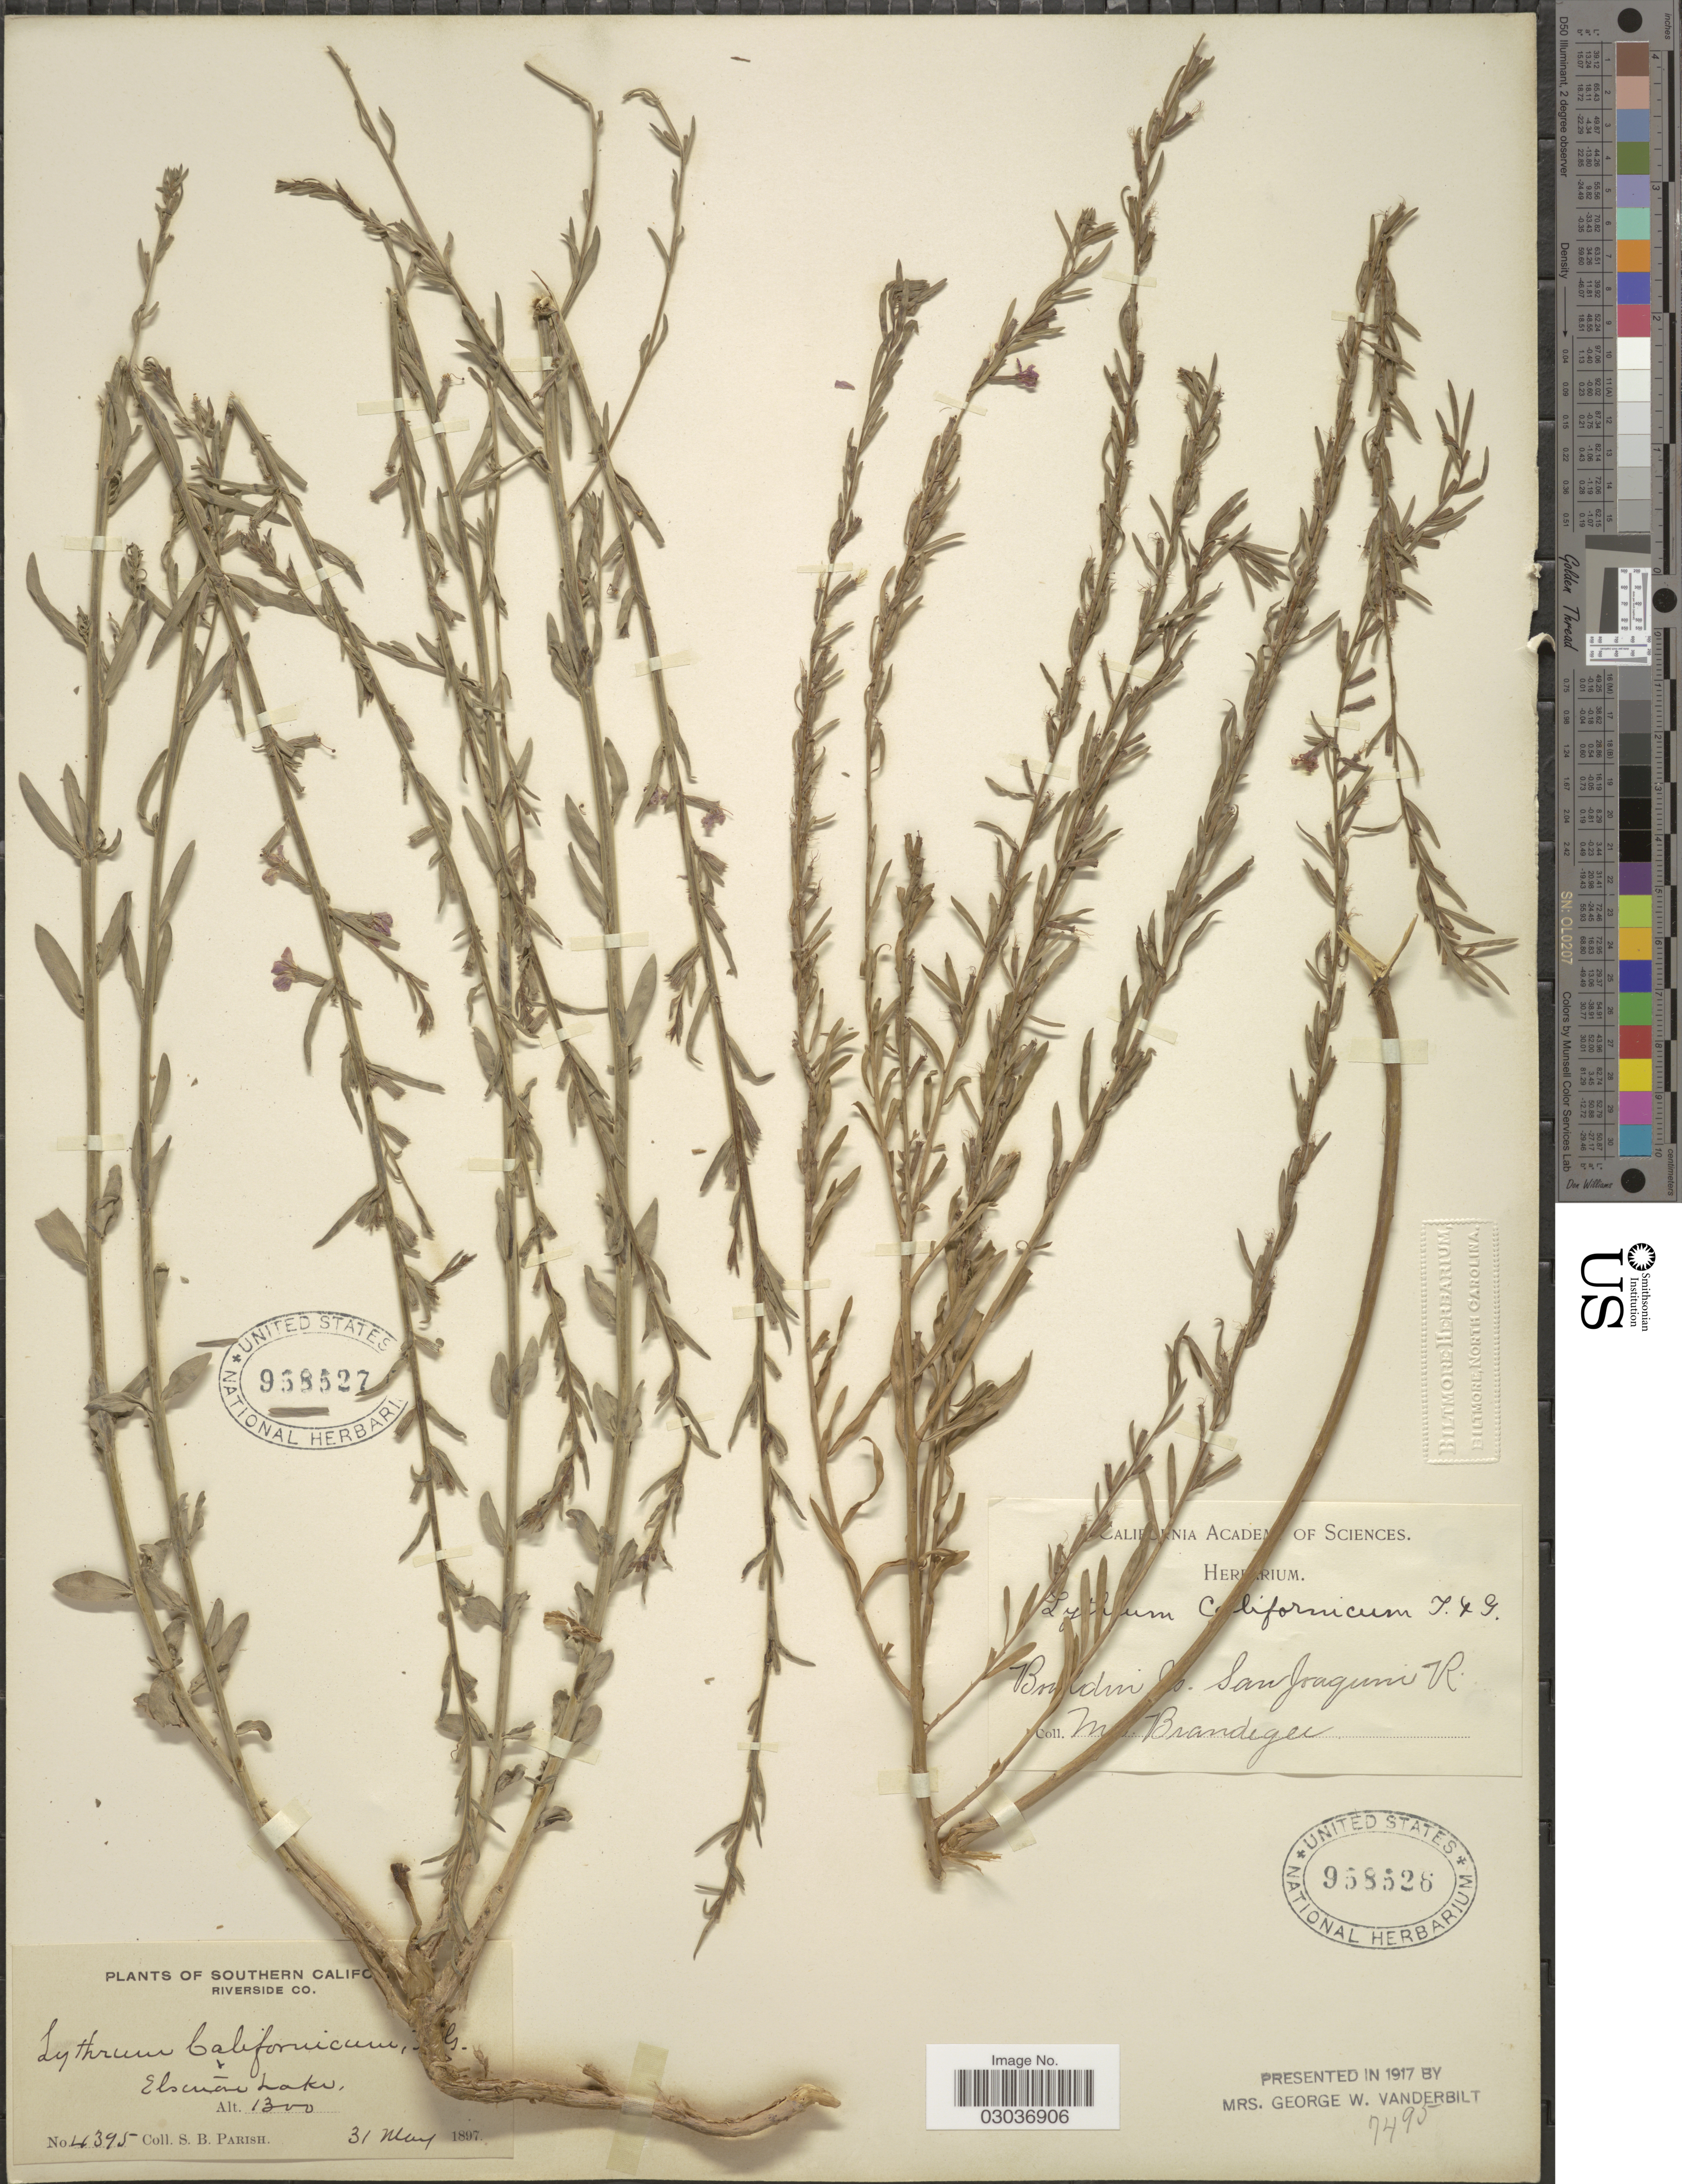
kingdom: Plantae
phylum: Tracheophyta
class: Magnoliopsida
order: Myrtales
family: Lythraceae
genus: Lythrum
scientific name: Lythrum californicum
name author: Torr. & A. Gray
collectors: S. B. Parish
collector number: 4395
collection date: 1897-05-31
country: United States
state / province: California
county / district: Riverside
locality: Southern California, Riverside Co., Elsinore Lake.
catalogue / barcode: US 958527